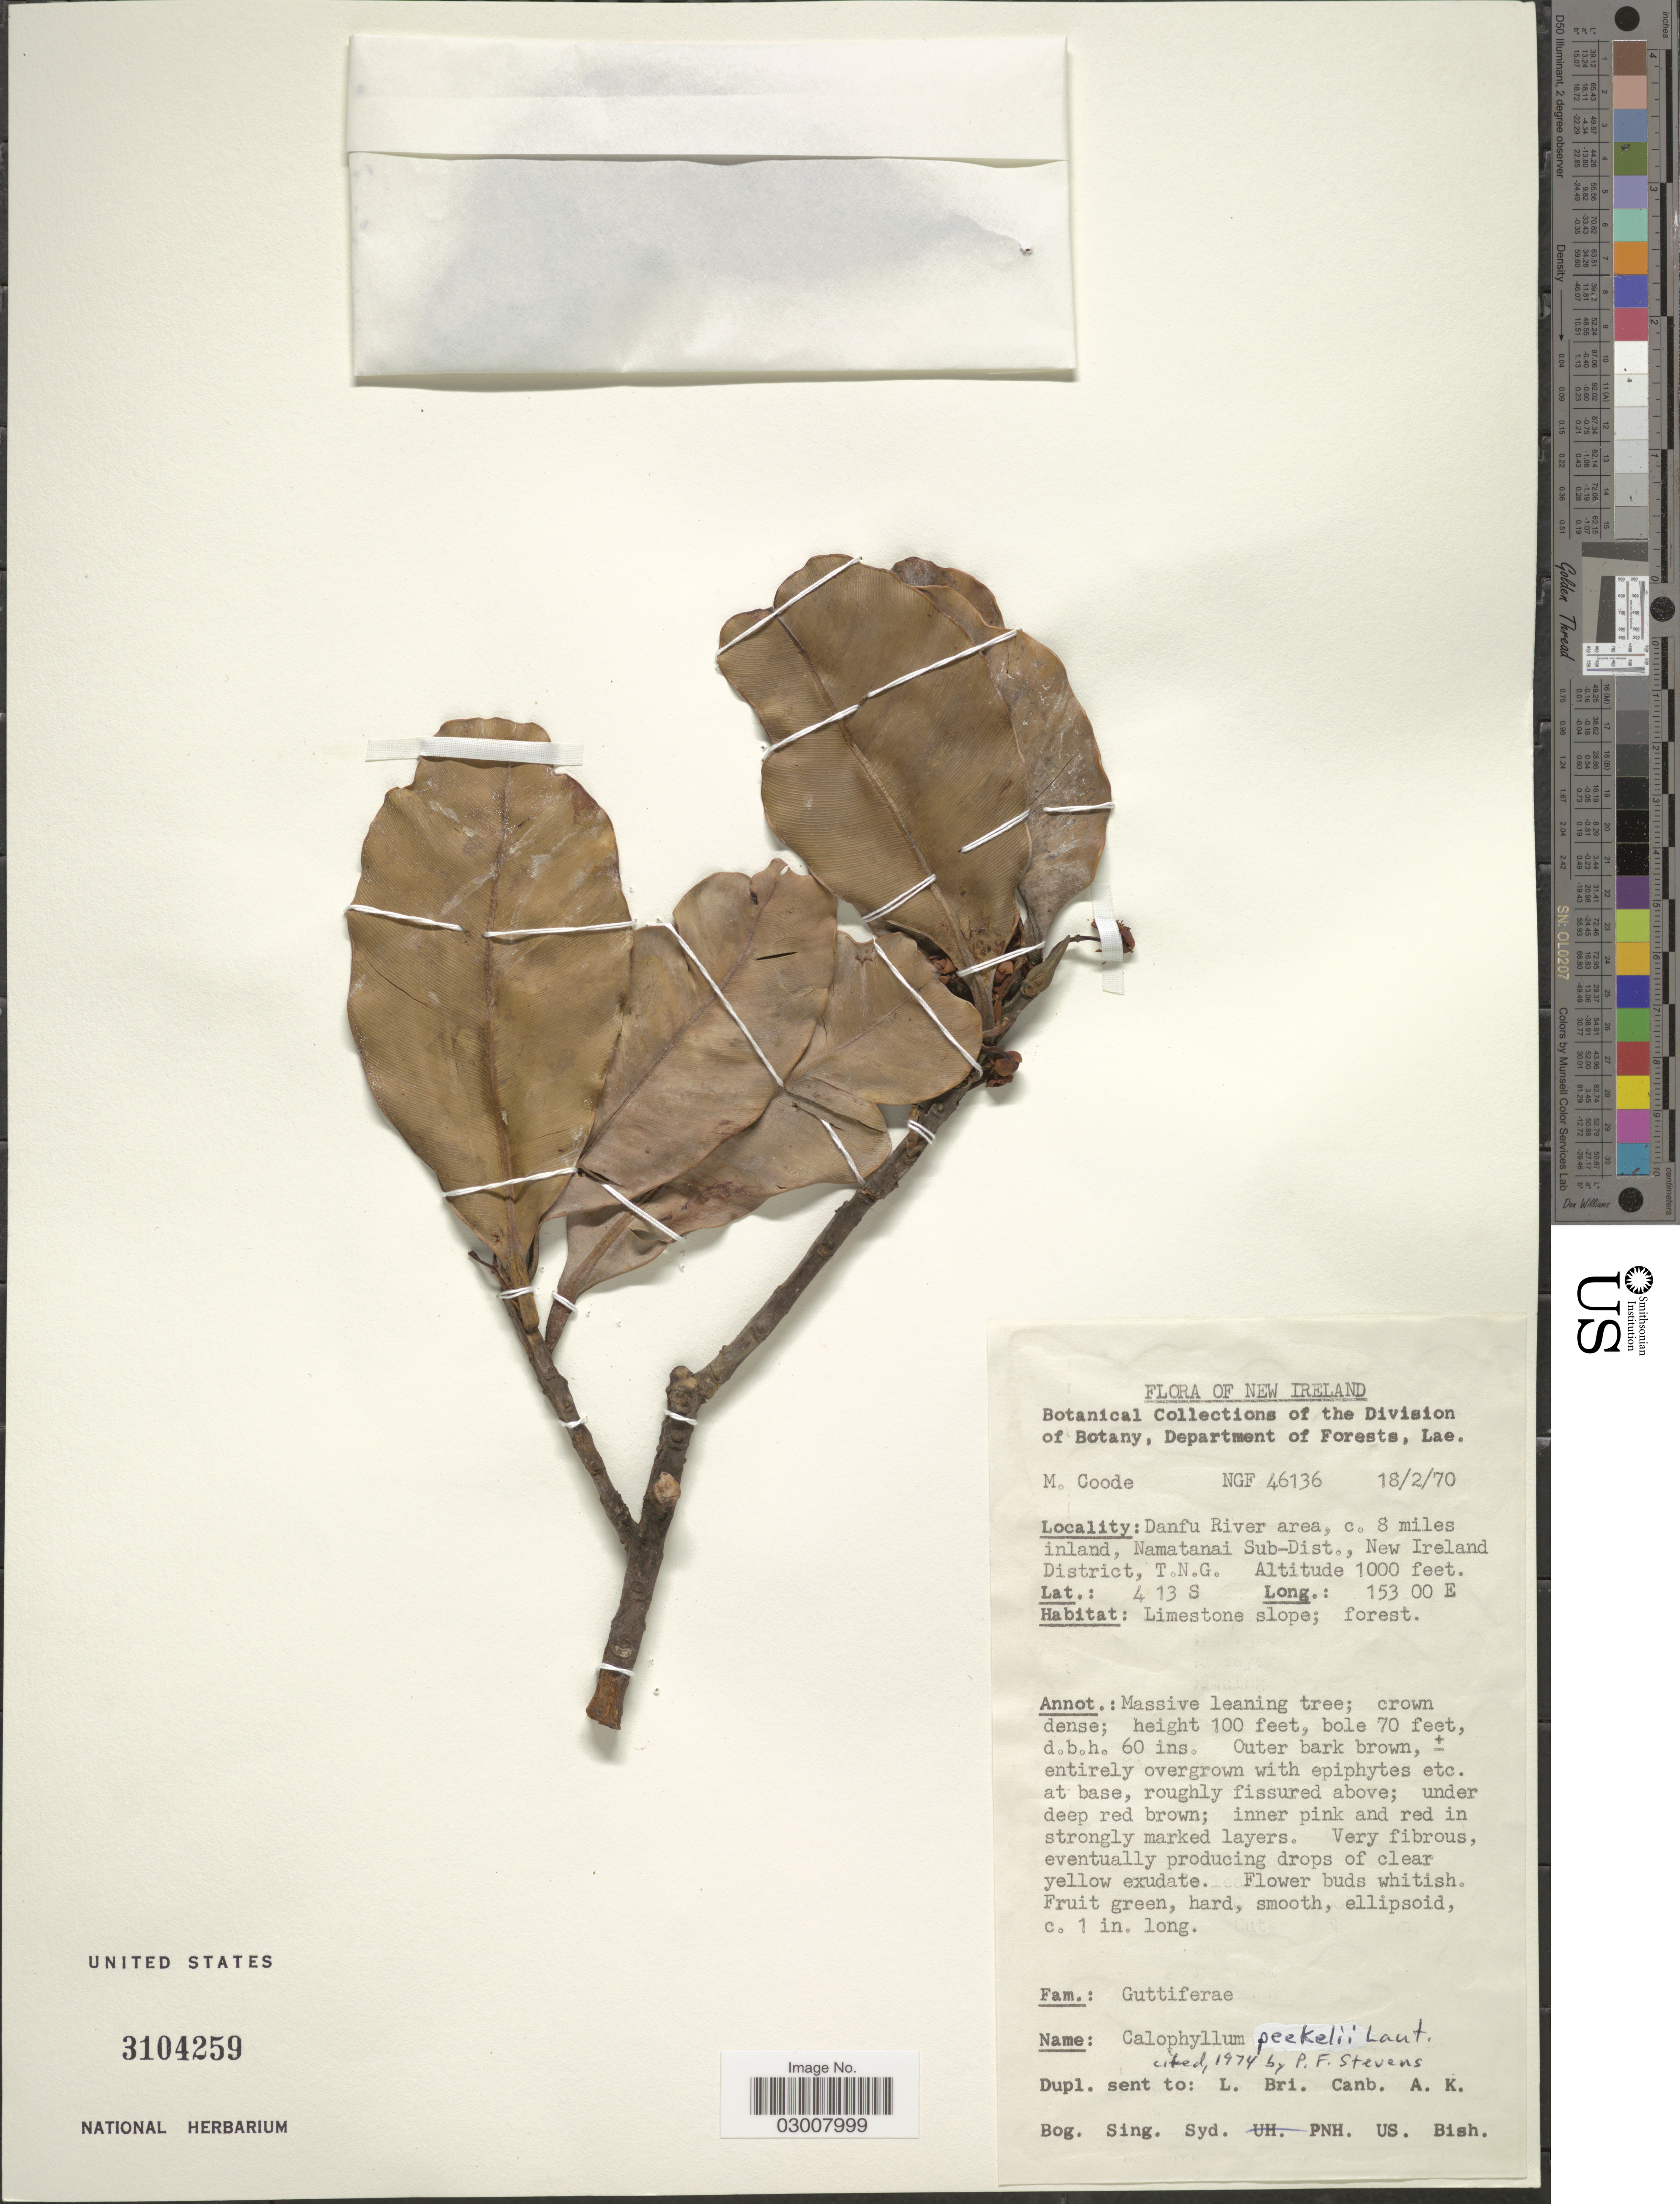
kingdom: Plantae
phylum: Tracheophyta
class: Magnoliopsida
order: Malpighiales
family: Calophyllaceae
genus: Calophyllum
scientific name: Calophyllum peekelii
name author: Lauterb.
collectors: M. Coode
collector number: NGF 46136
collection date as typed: Transcribed d/m/y: 18/2/70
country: Papua New Guinea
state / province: New Ireland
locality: Danfu River area, c. 8 miles inland, Namatanai Sub-Dist., New Ireland District, T.N.G.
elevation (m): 305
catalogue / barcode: US 3104259